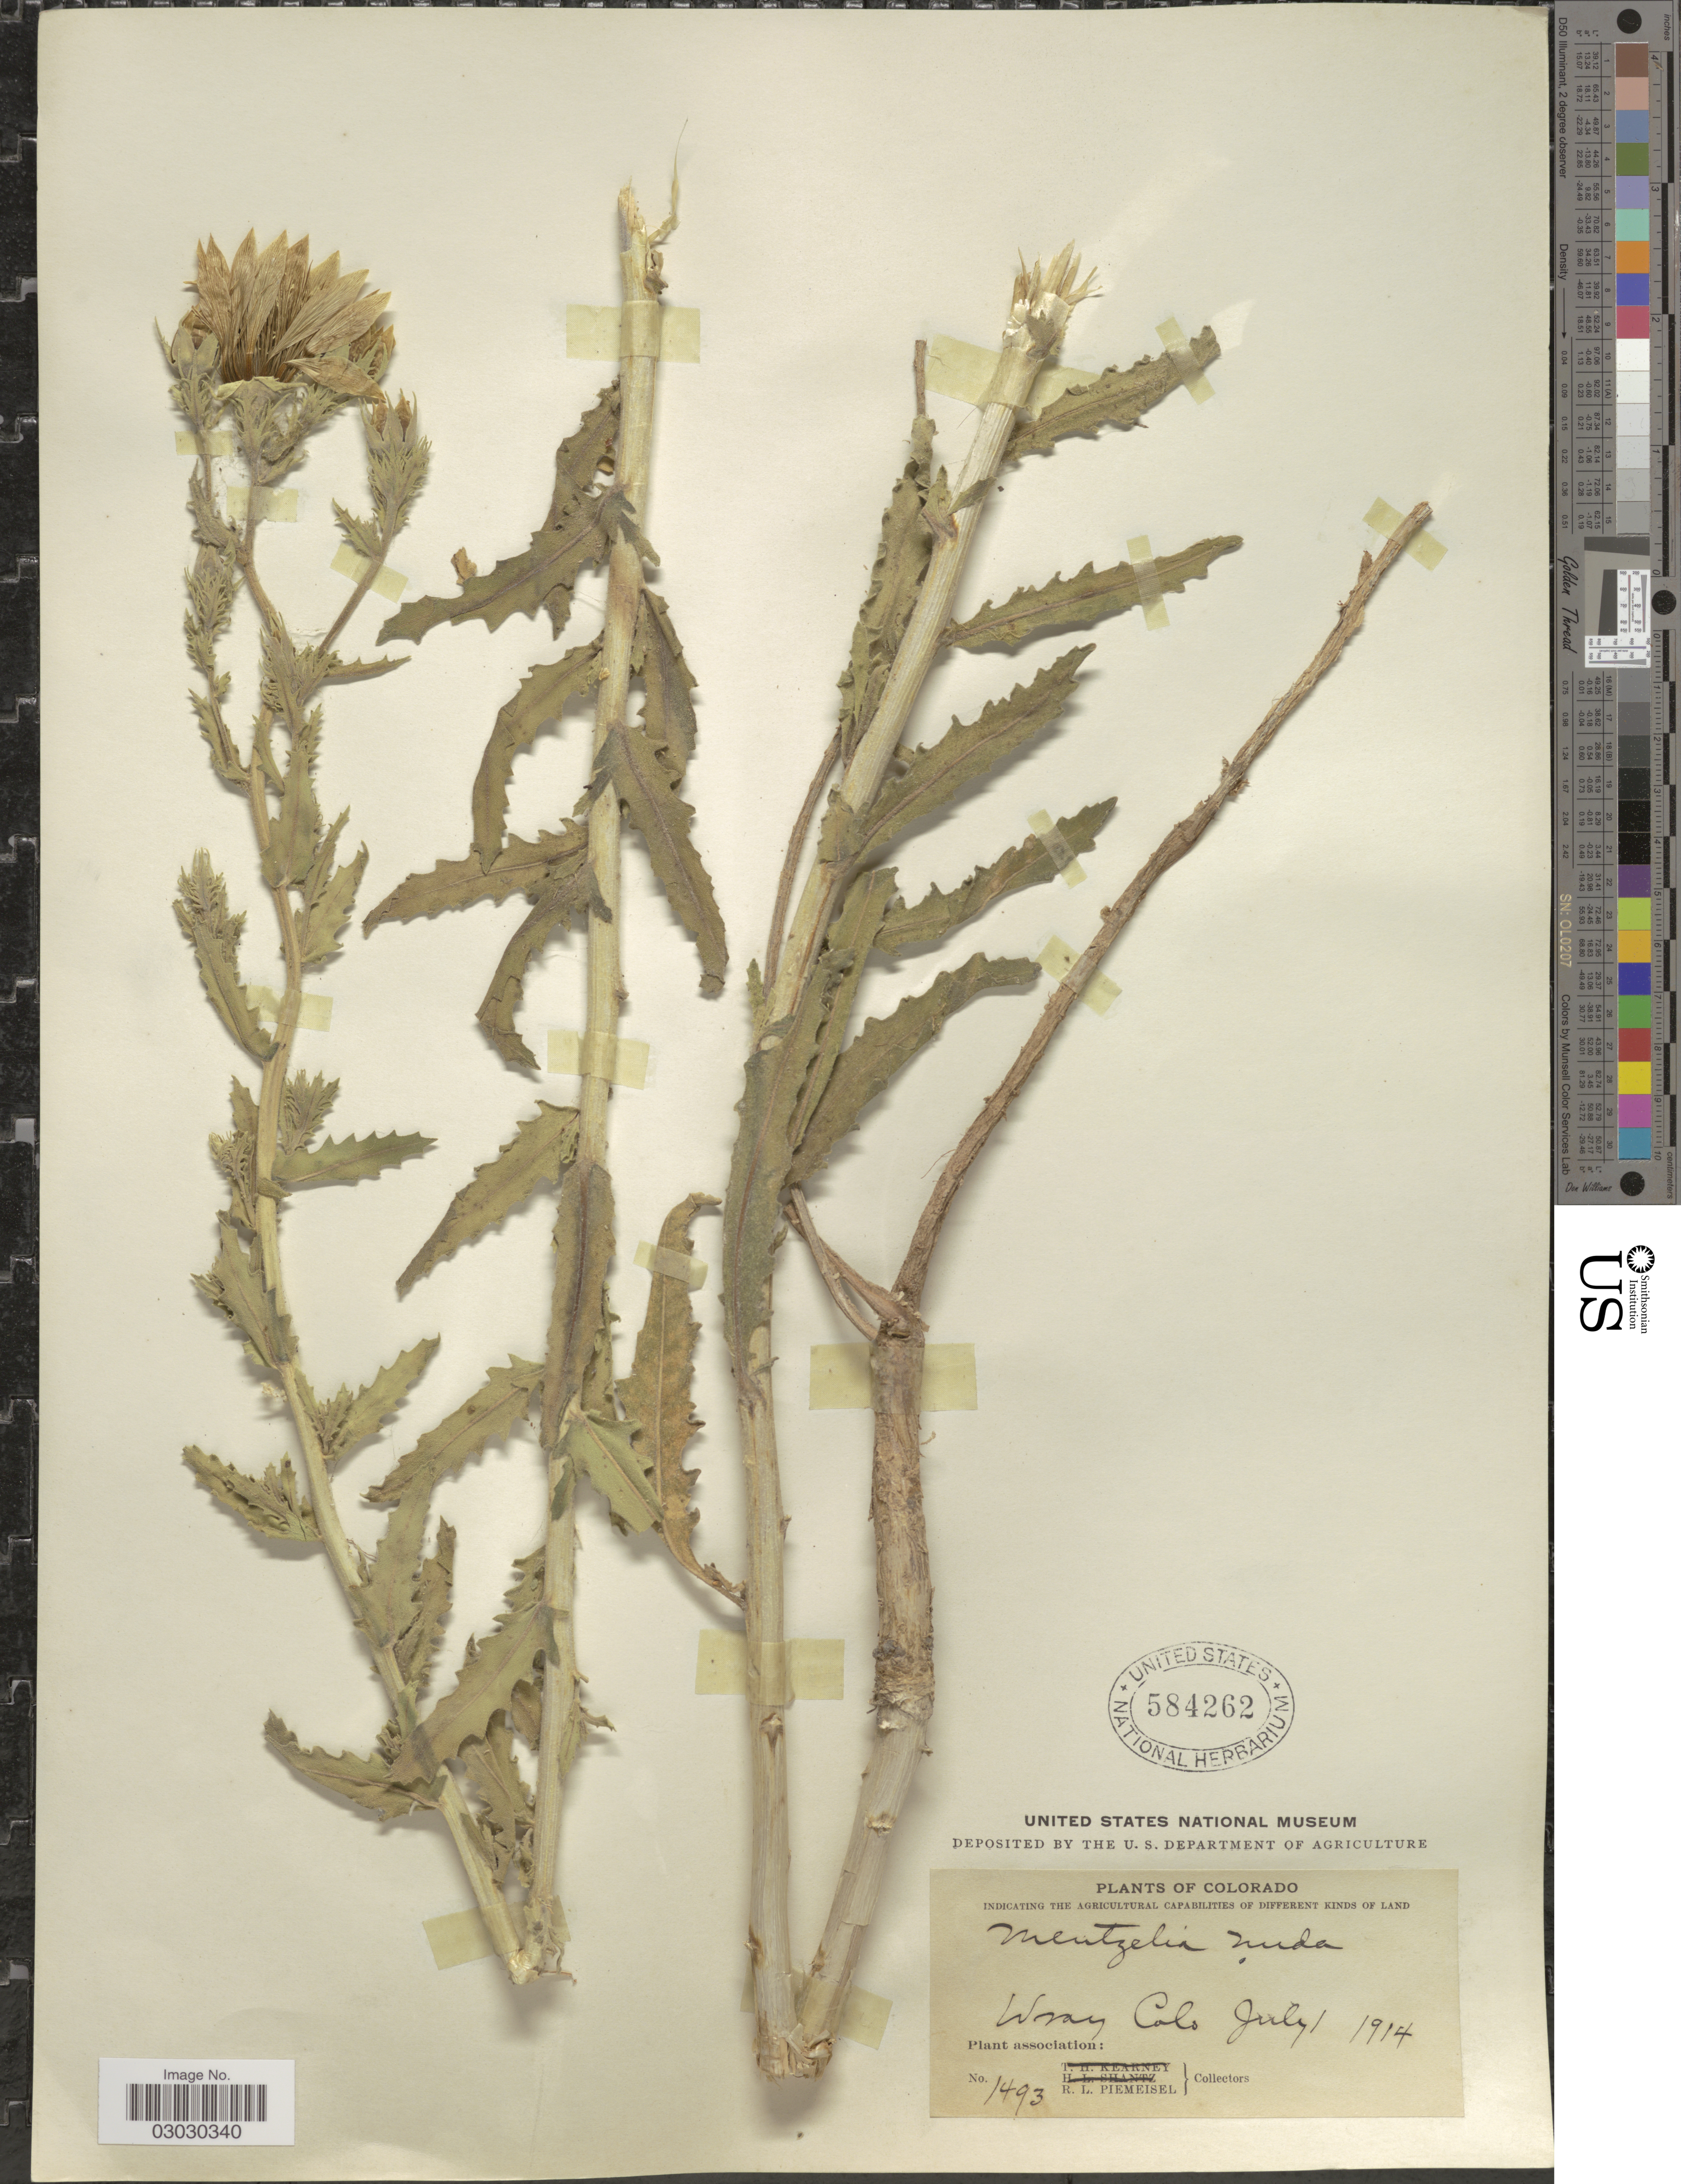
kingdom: Plantae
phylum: Tracheophyta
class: Magnoliopsida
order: Cornales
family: Loasaceae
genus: Mentzelia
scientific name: Mentzelia stricta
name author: (Osterh.) Stevens ex Jeffs & Little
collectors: R. L. Piemeisel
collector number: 1493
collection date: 1914-07-01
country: United States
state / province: Colorado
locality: Wray Colo.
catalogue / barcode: US 584262